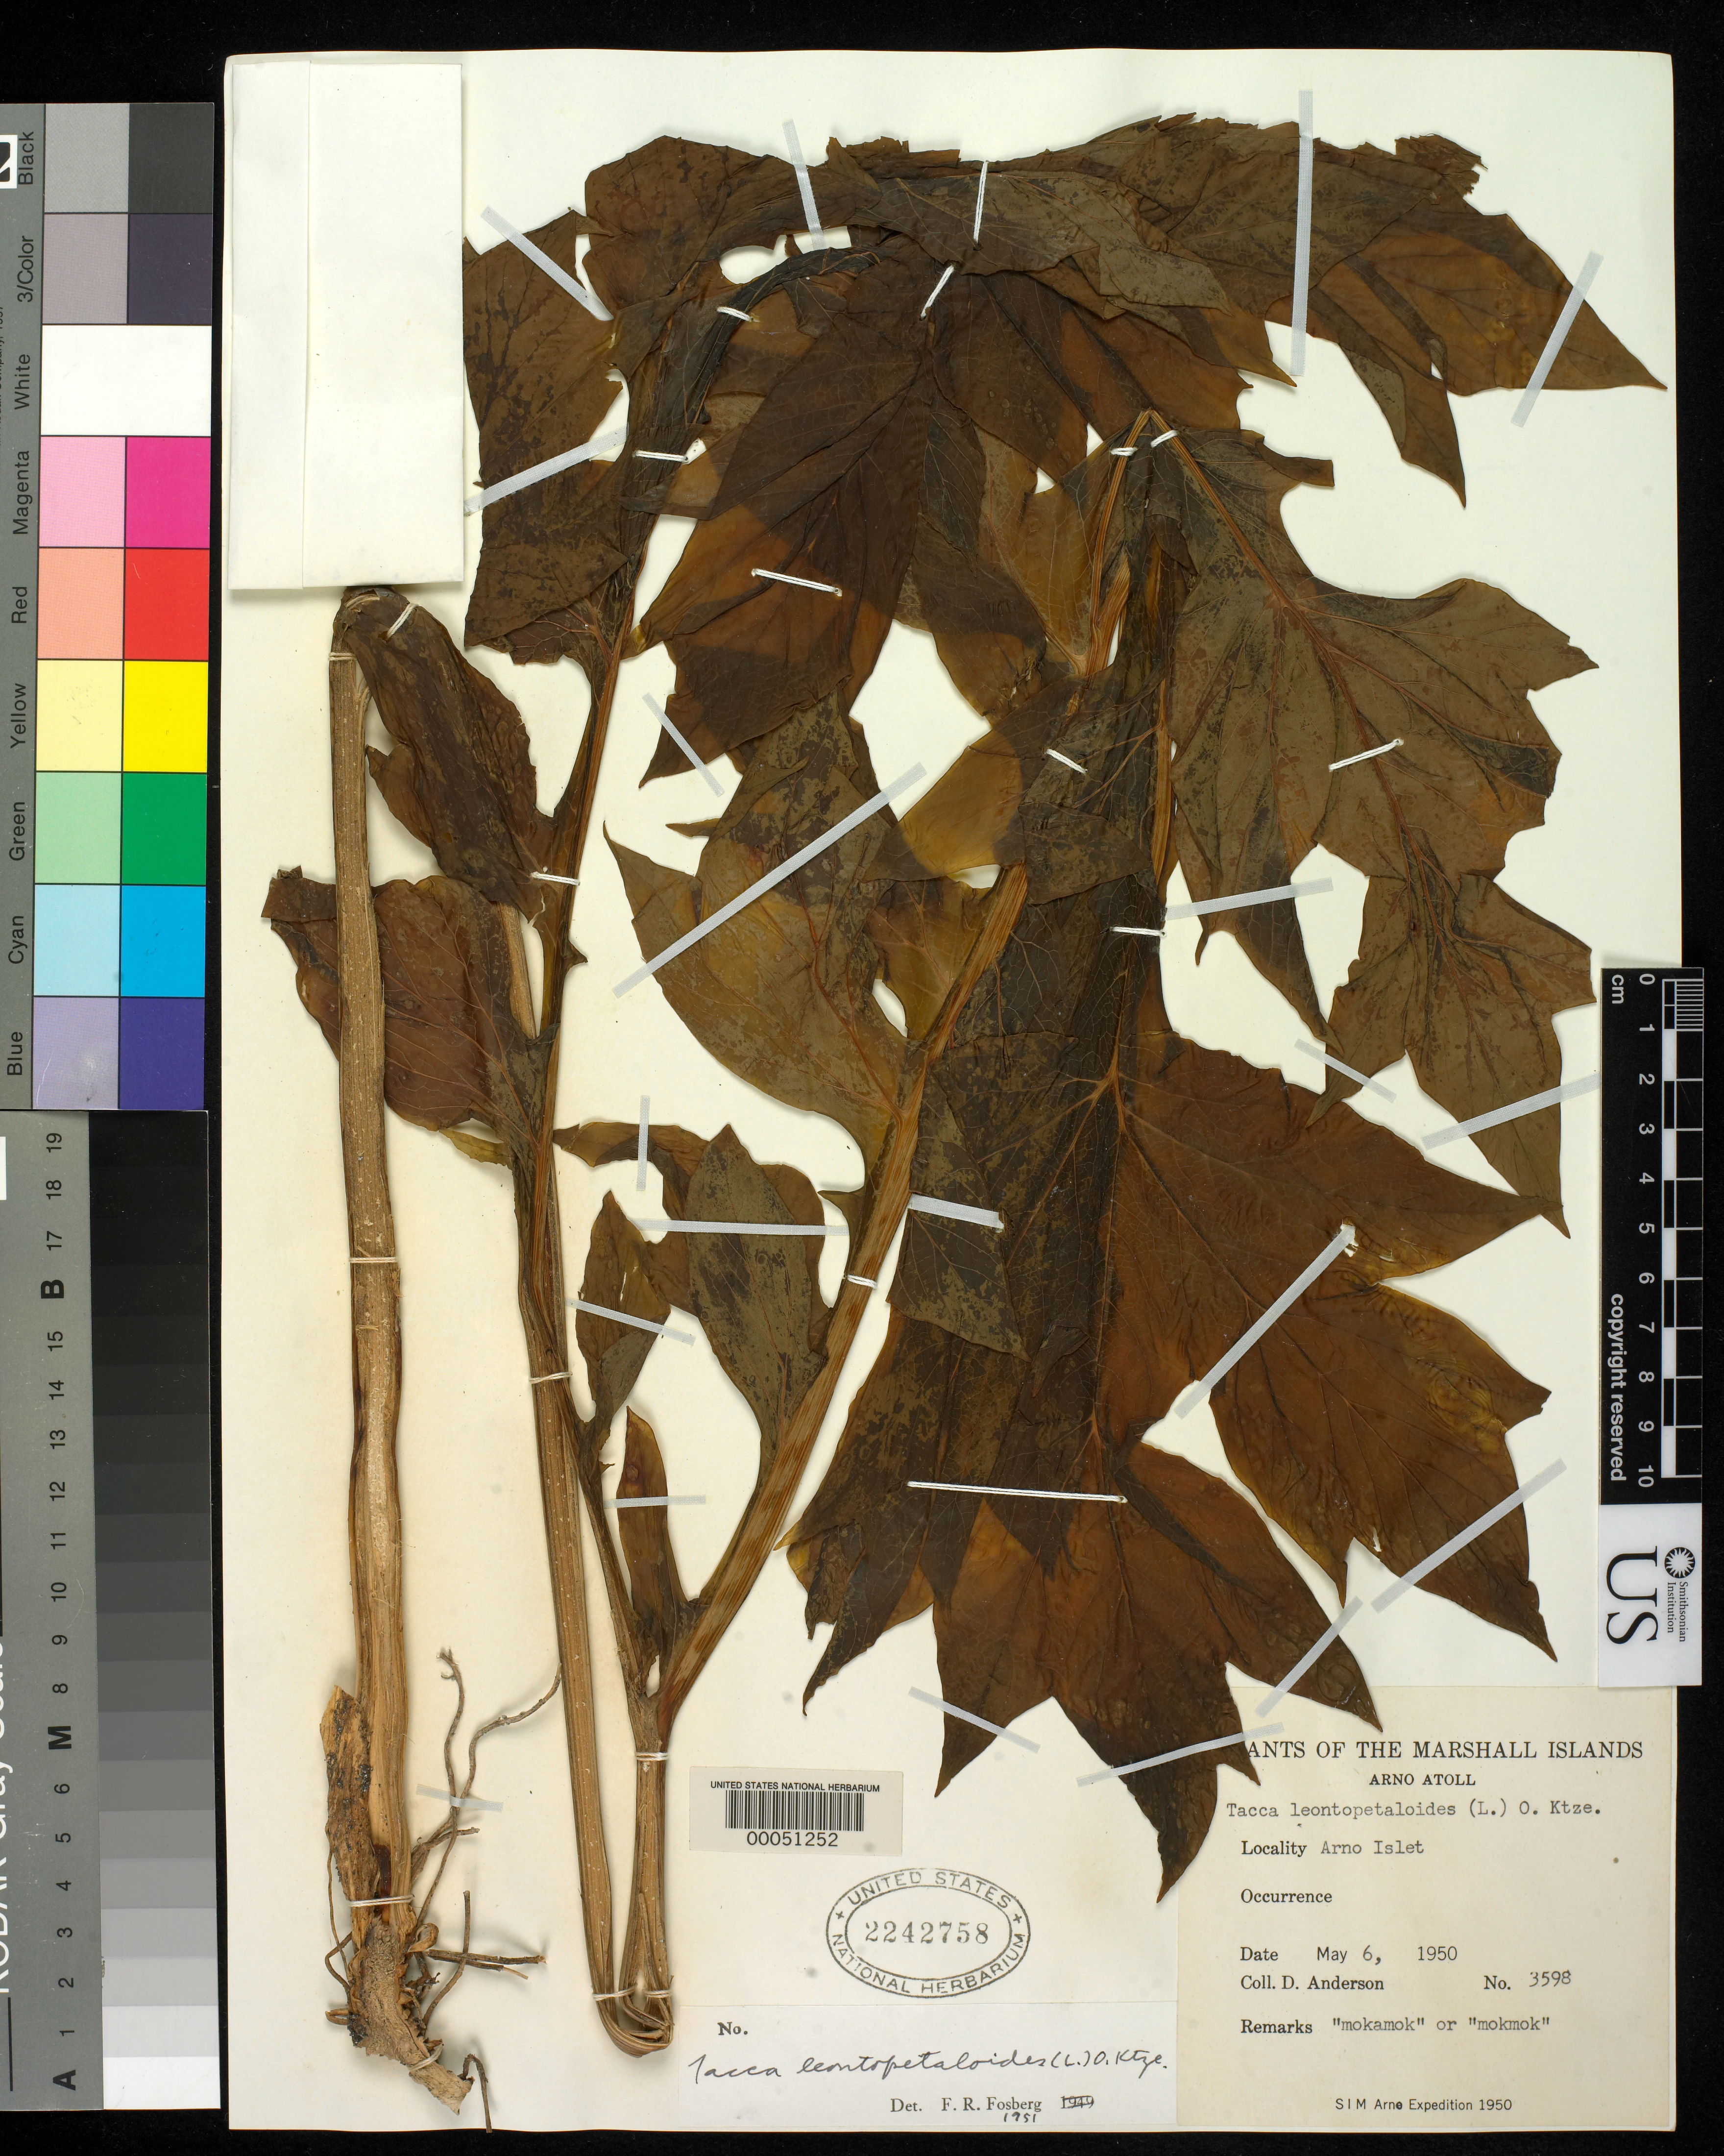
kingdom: Plantae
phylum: Tracheophyta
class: Liliopsida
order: Dioscoreales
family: Dioscoreaceae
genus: Tacca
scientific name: Tacca leontopetaloides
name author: (L.) Kuntze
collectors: D. Anderson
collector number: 3598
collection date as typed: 06 May 1950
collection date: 1950-05-06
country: Marshall Islands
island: Arno Atoll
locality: Arno Islet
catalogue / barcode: US 2242758